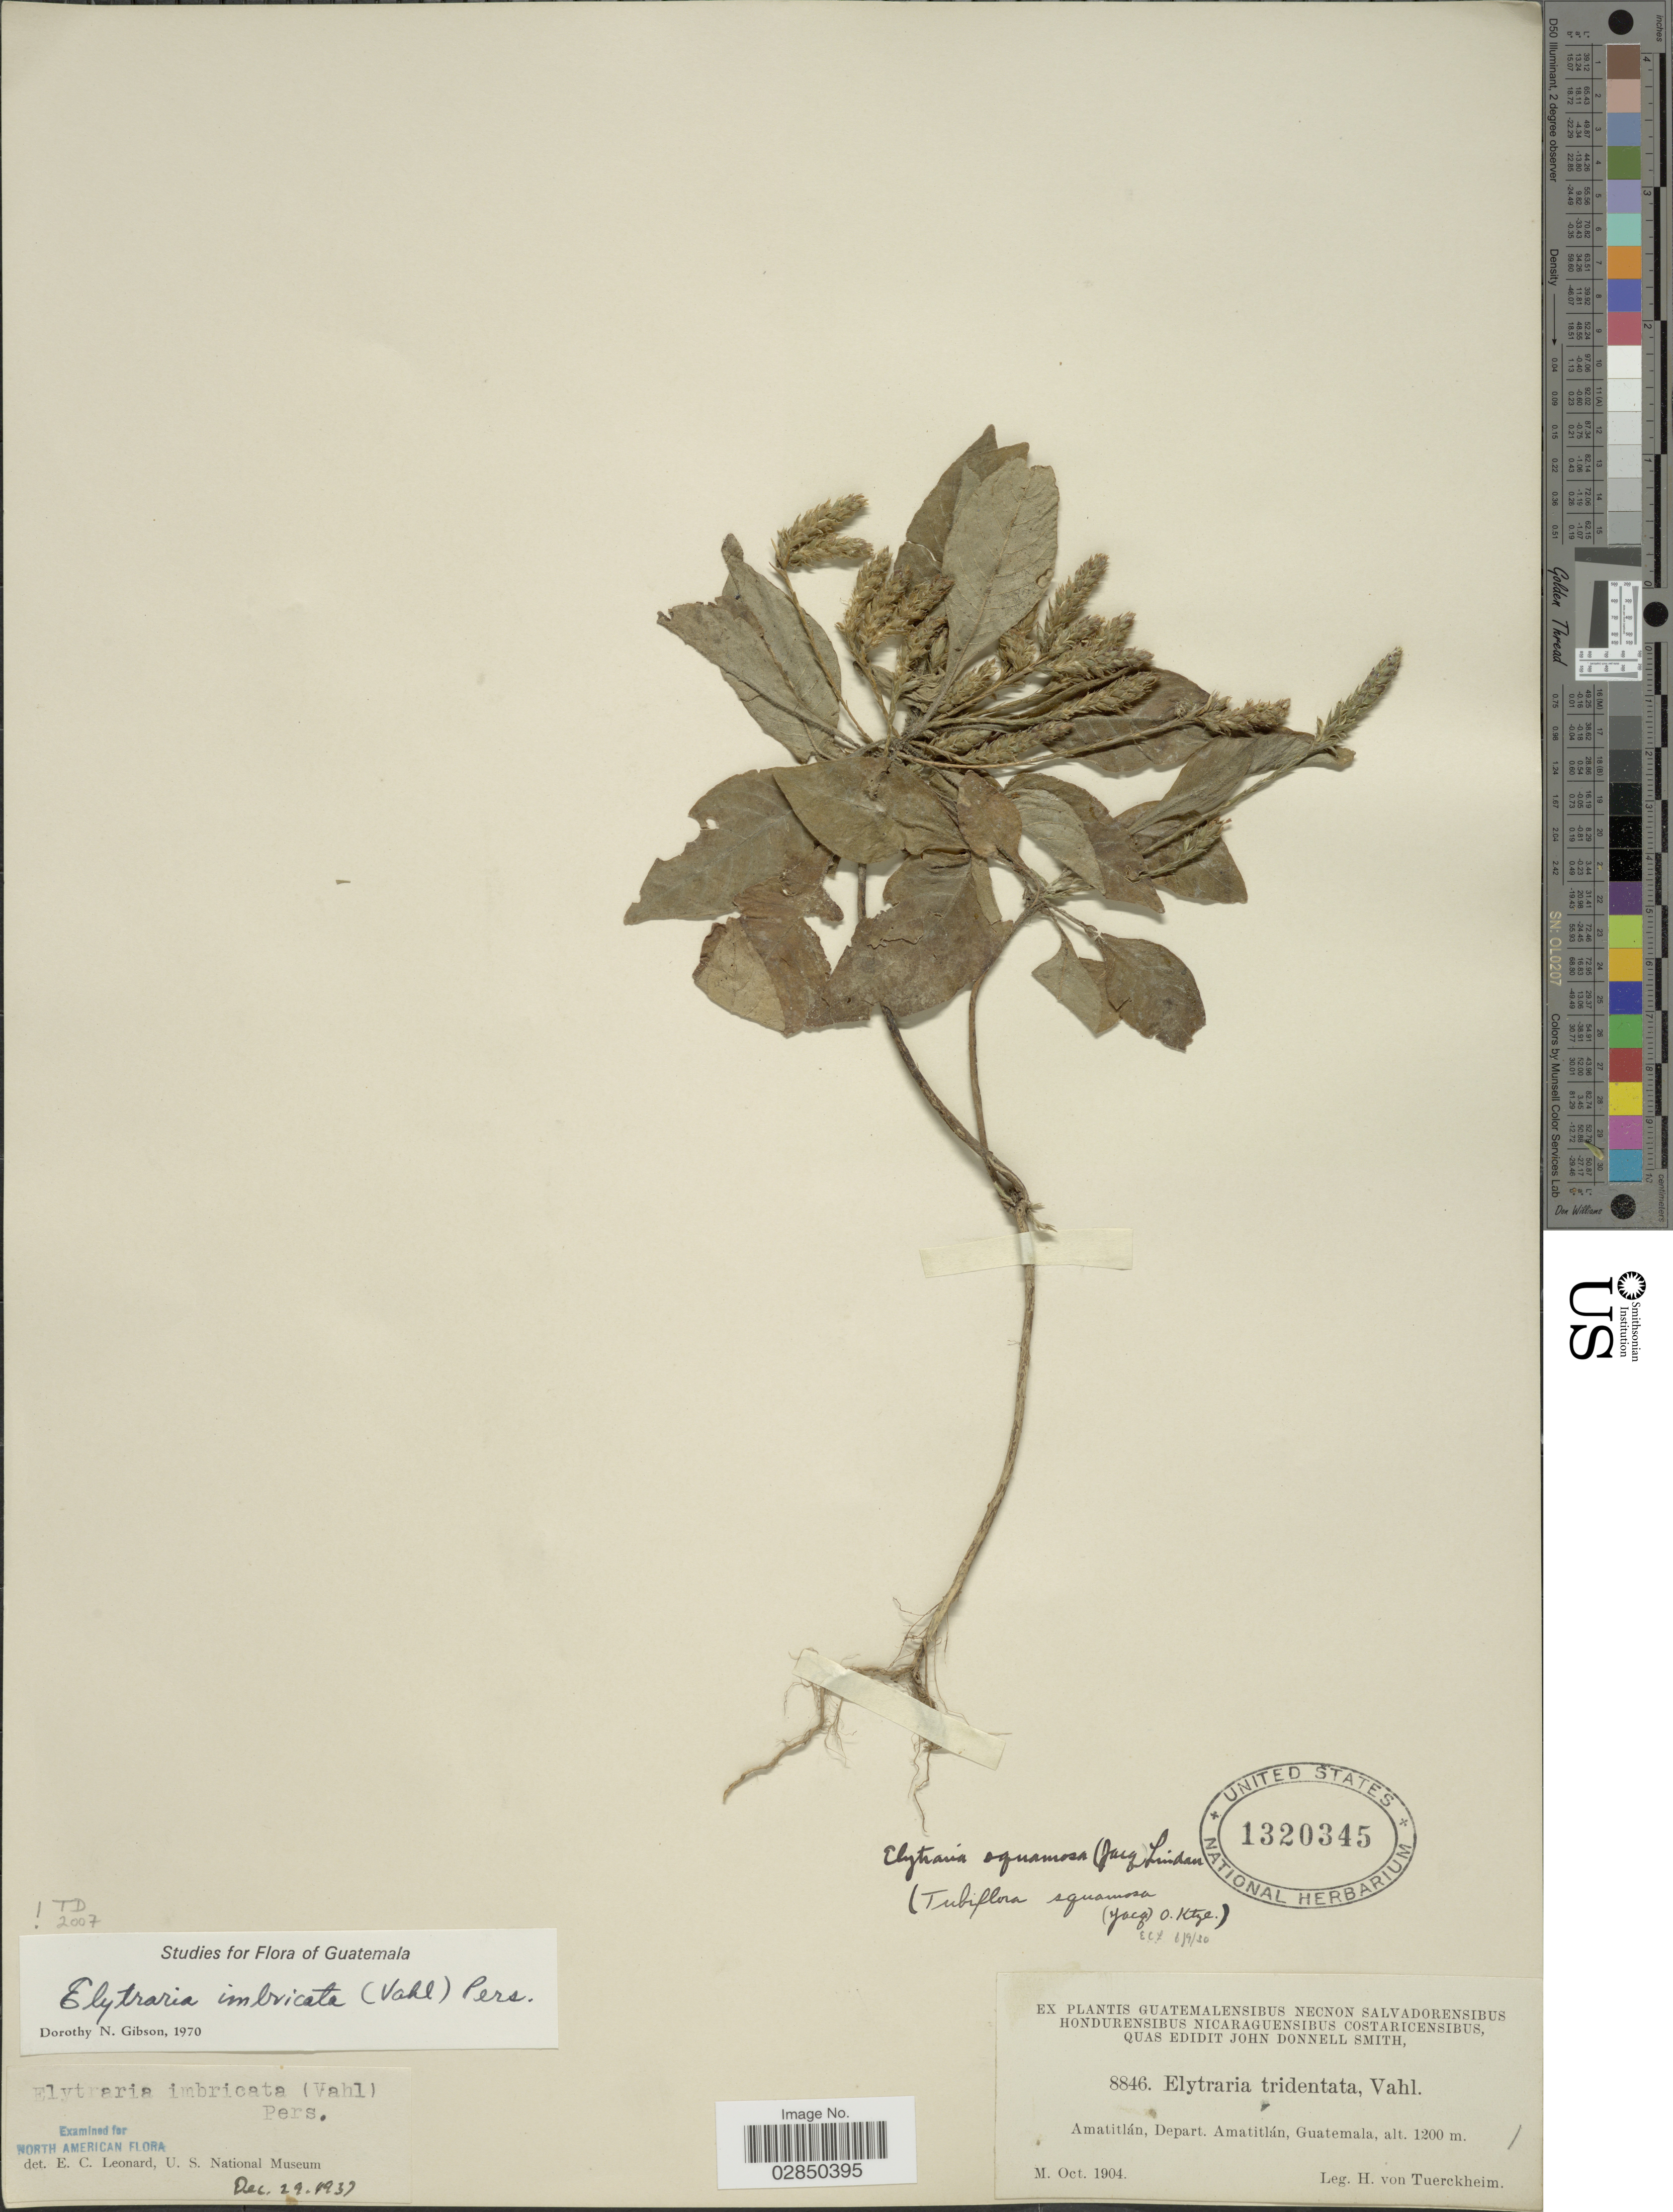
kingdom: Plantae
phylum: Tracheophyta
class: Magnoliopsida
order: Lamiales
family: Acanthaceae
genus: Elytraria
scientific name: Elytraria imbricata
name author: (Vahl) Pers.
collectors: H. von Türckheim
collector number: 8846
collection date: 1904-10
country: Guatemala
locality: Amatitlán, Depart. Amatitlán.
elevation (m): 1200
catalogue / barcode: US 1320345